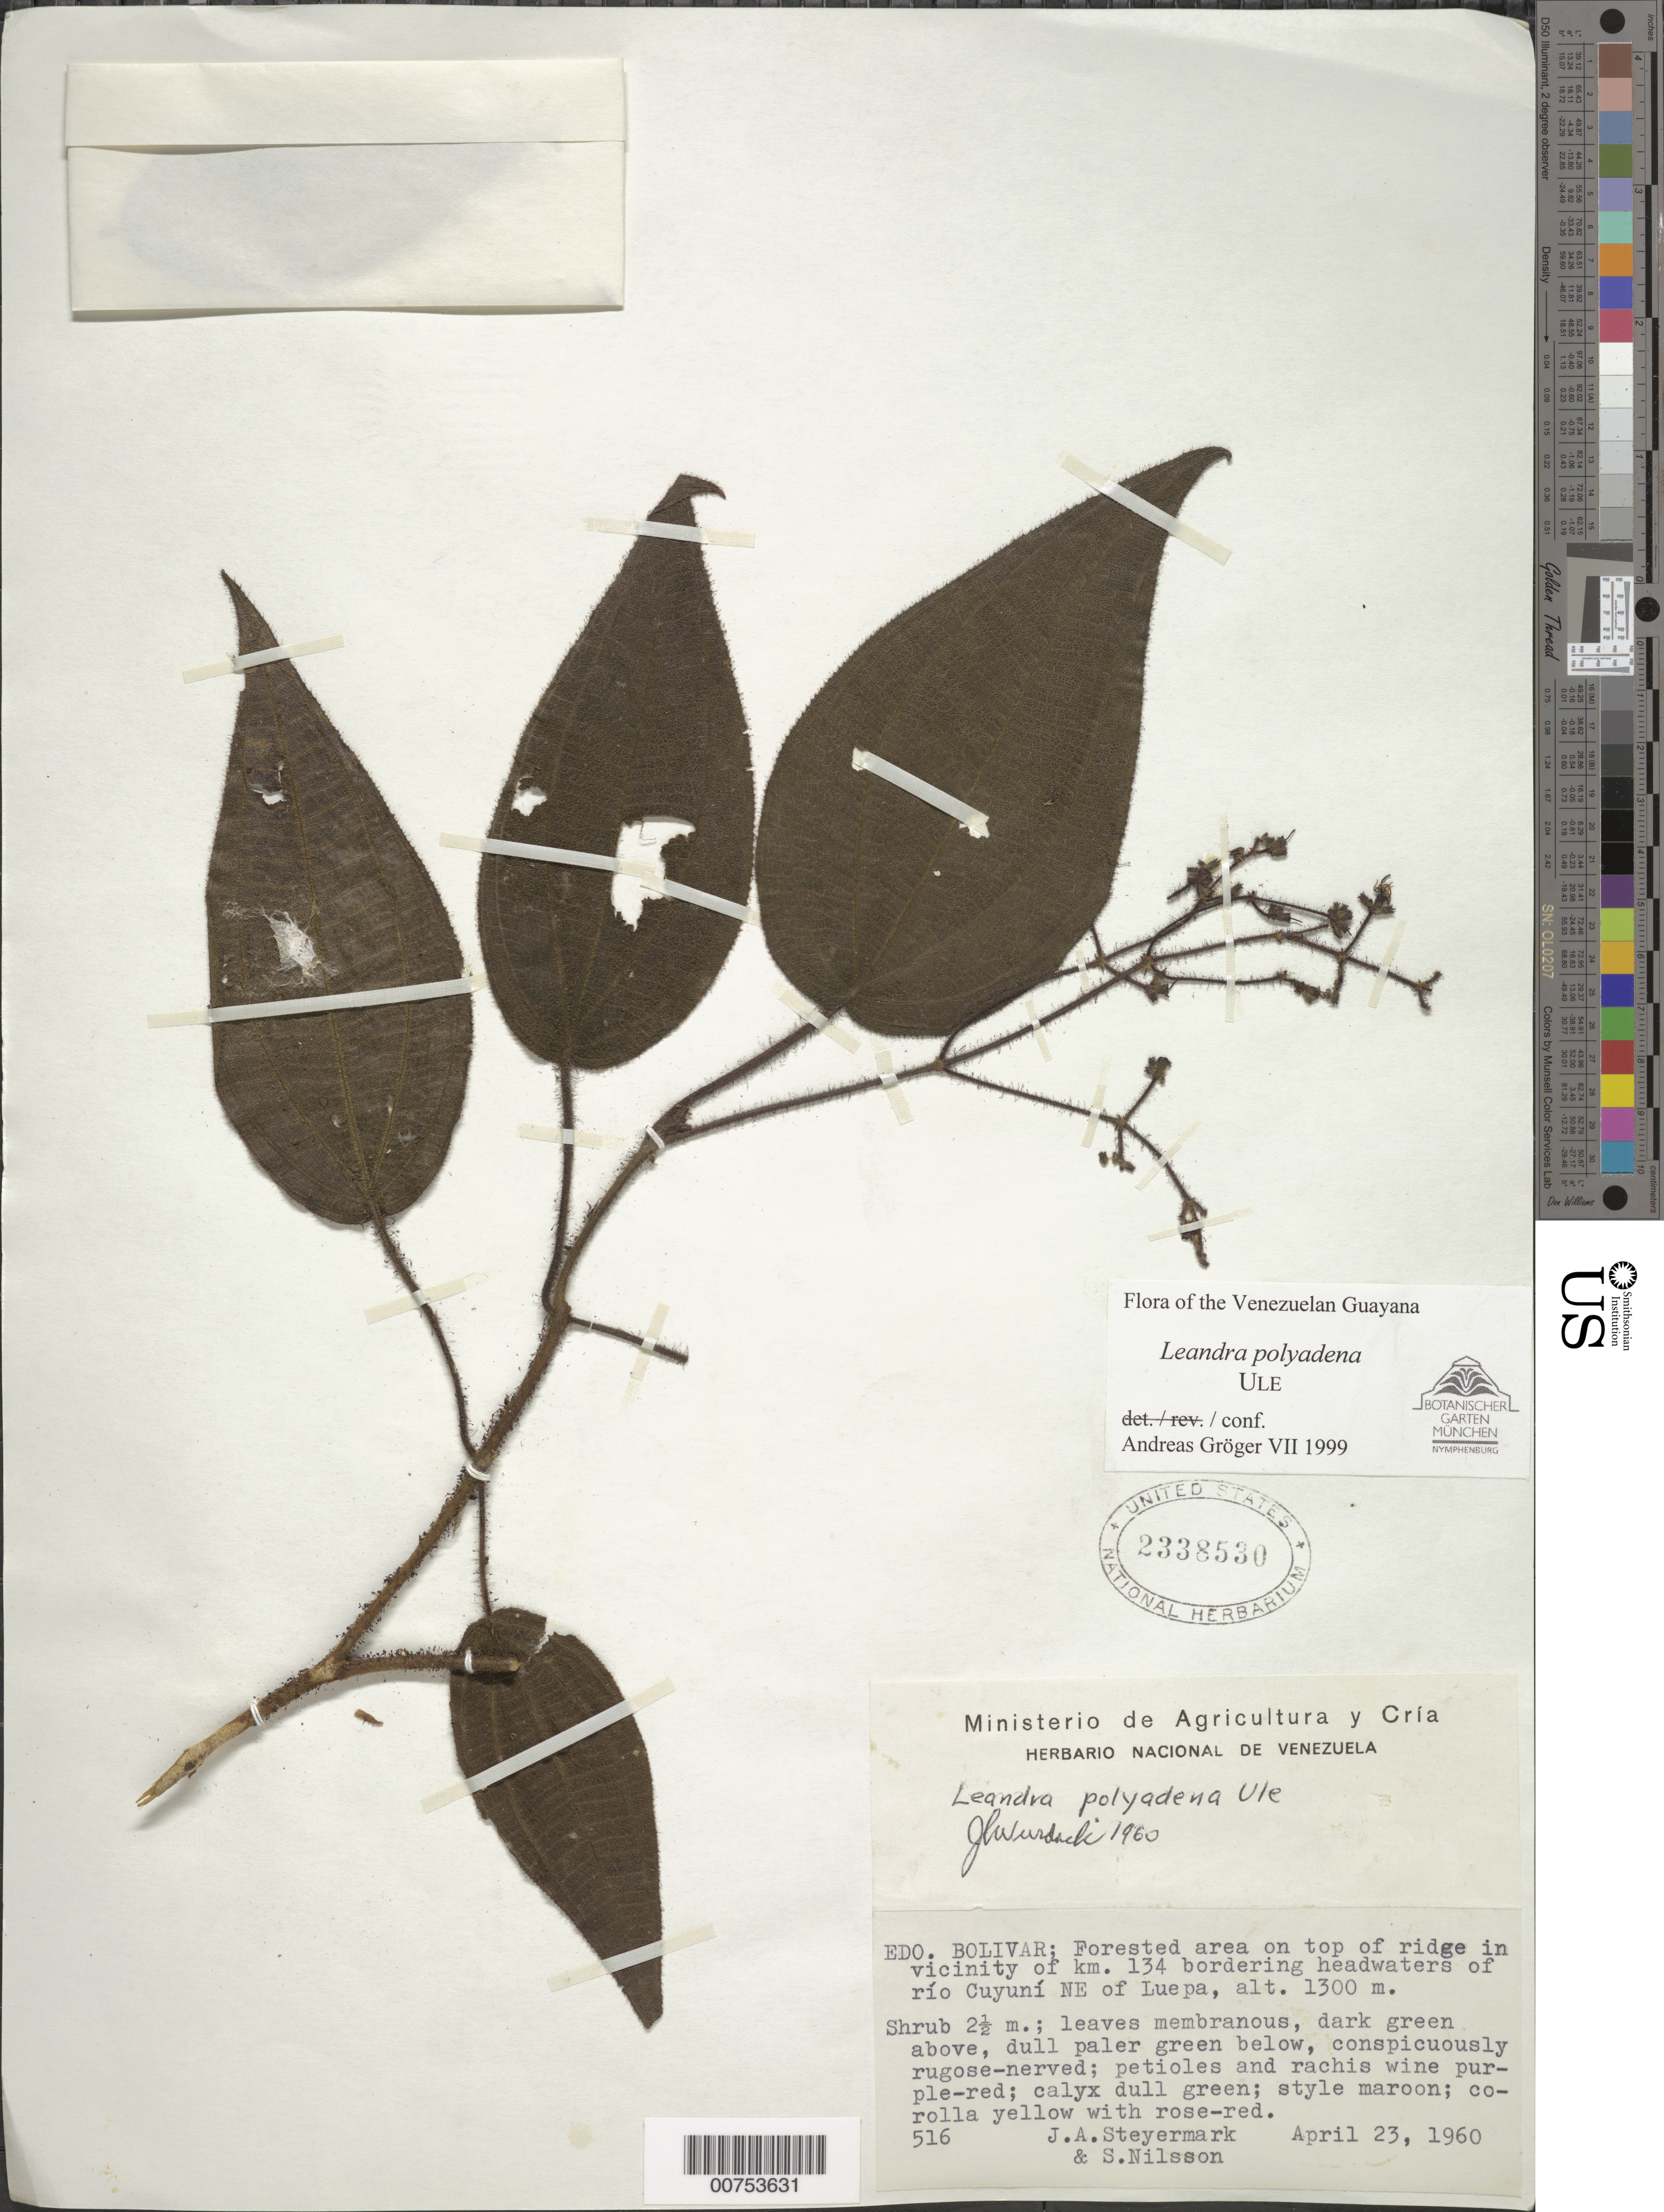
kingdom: Plantae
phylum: Tracheophyta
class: Magnoliopsida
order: Myrtales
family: Melastomataceae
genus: Leandra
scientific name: Leandra polyadena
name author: Ule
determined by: Gröger, A.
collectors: J. Steyermark & S. Nilsson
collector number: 516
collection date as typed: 23-Apr-60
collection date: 1960-04-23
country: Venezuela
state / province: Bolívar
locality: Río Cuyuni headwaters, km 134, NE of Luepa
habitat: Forested area on top of ridge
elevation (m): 1300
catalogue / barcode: US 2338530